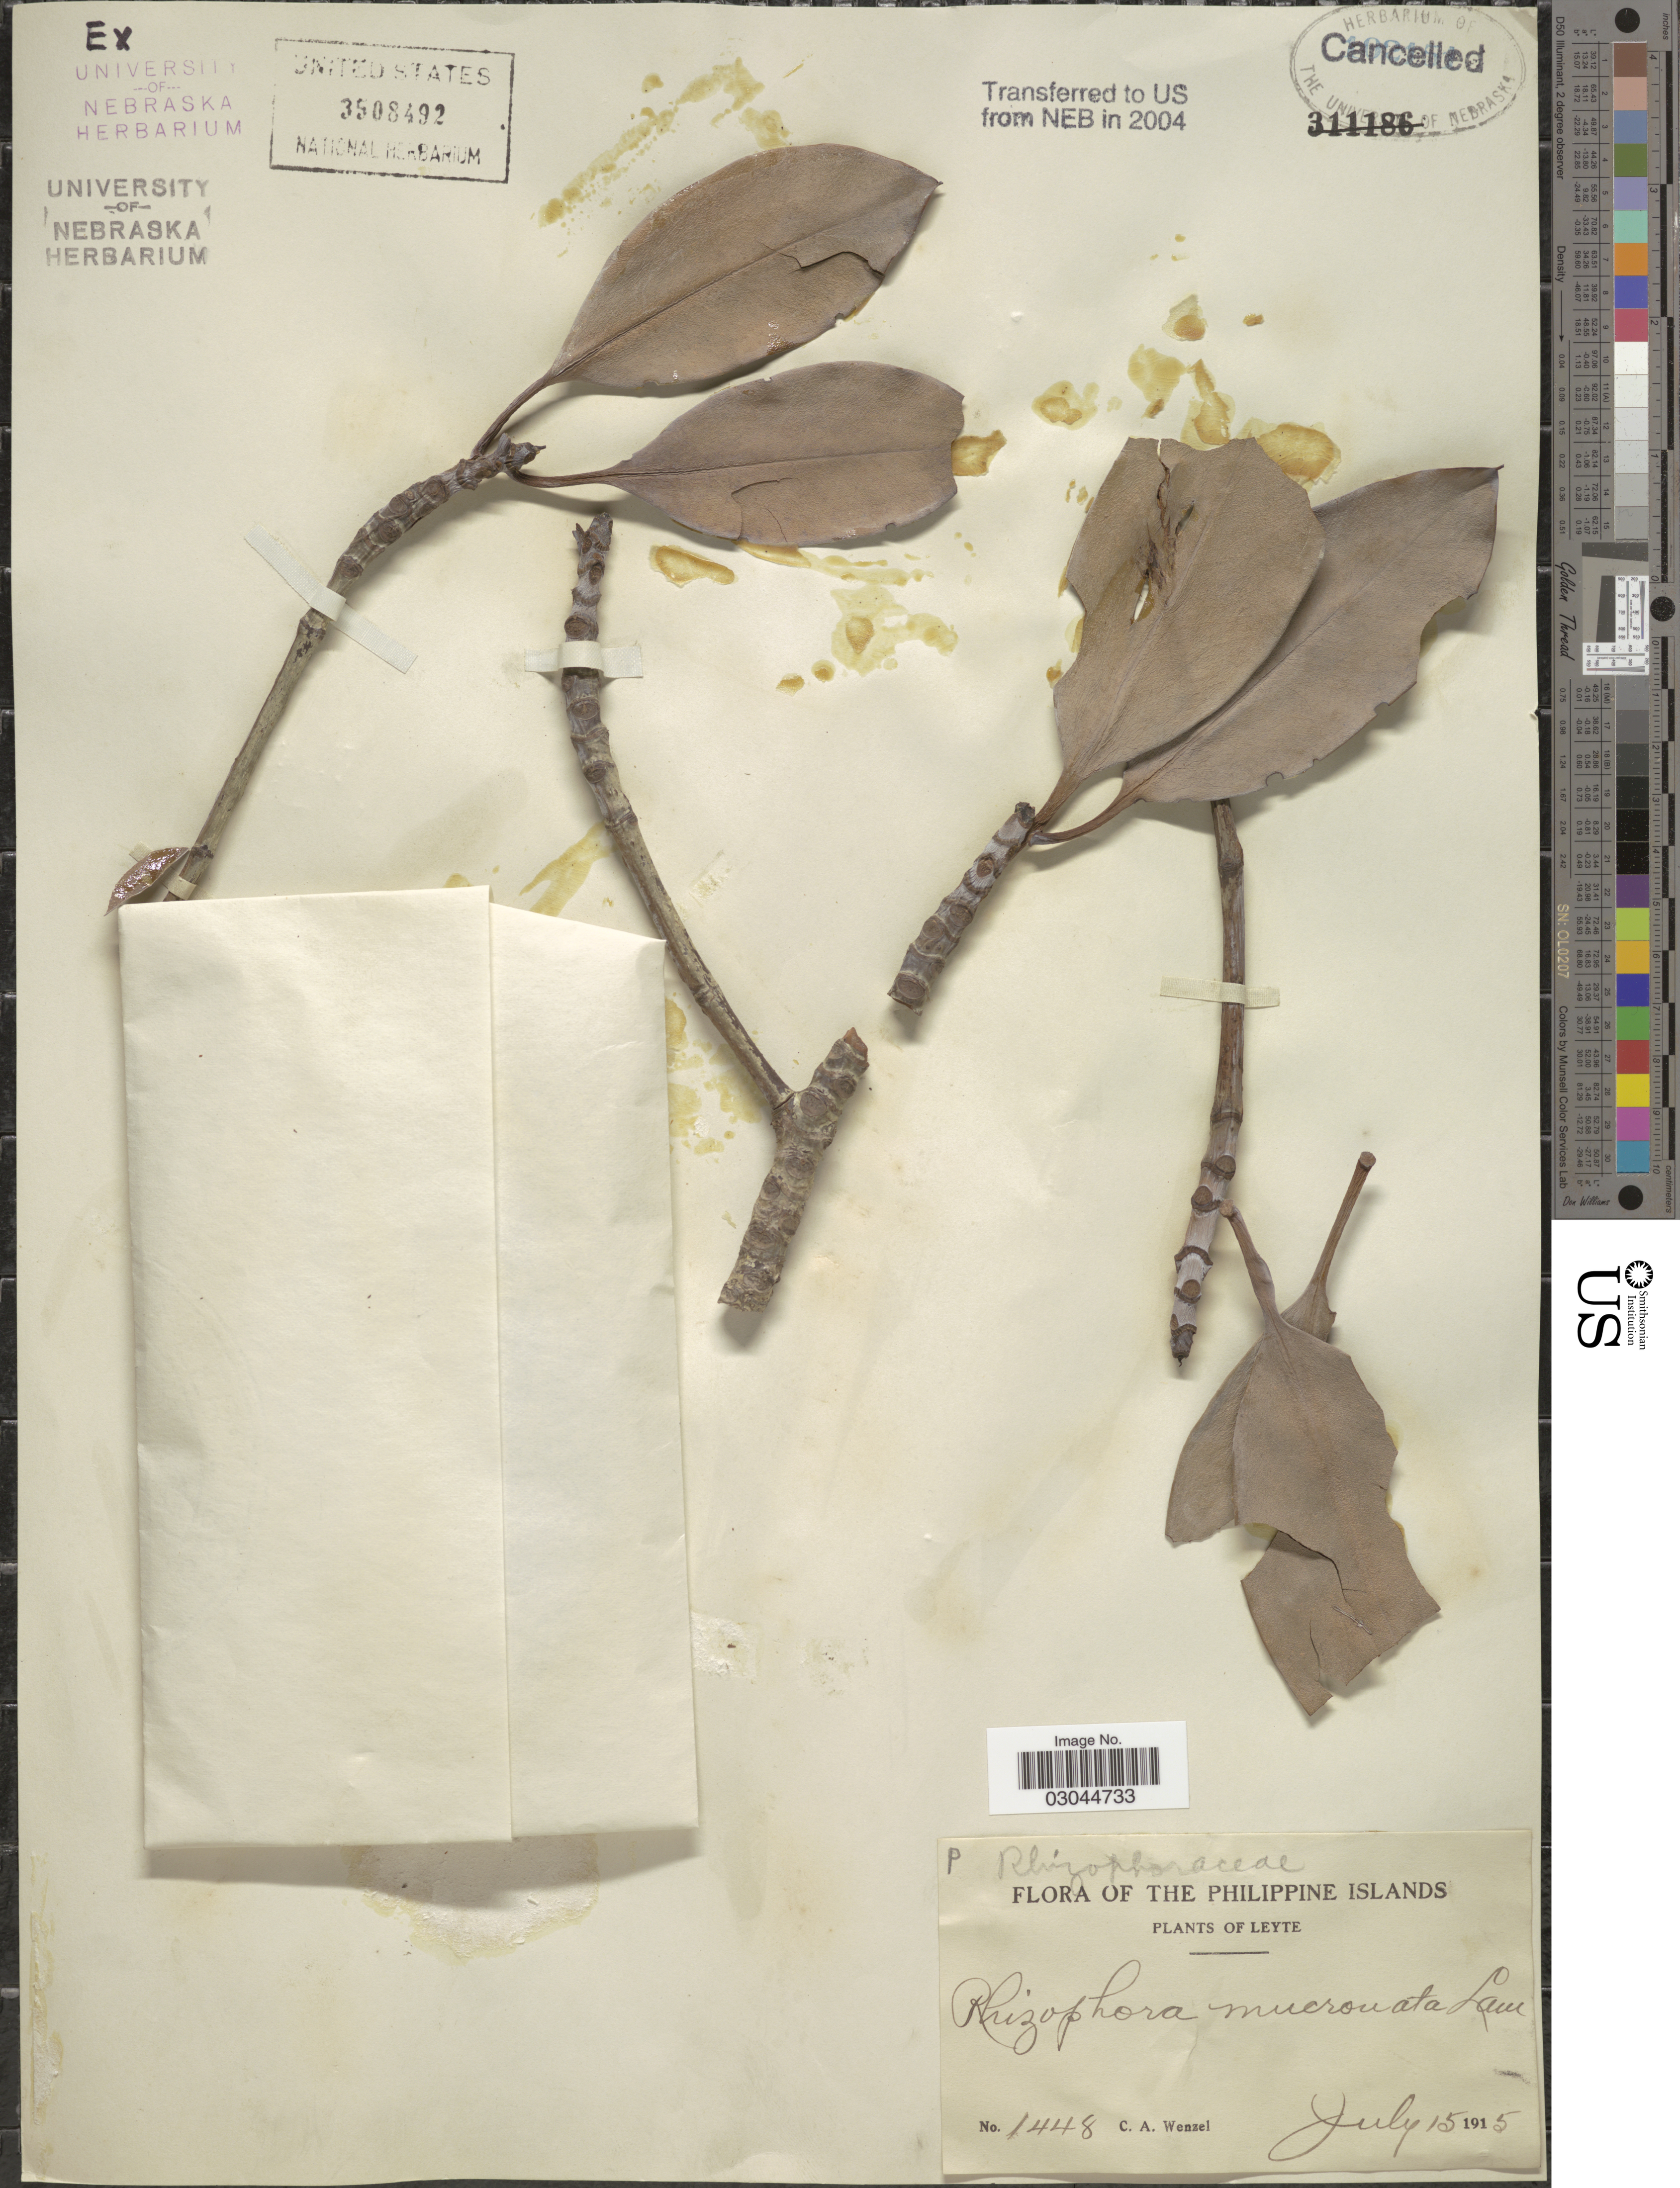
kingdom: Plantae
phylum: Tracheophyta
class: Magnoliopsida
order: Malpighiales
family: Rhizophoraceae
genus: Rhizophora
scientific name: Rhizophora mucronata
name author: Lam.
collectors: C. Wenzel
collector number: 1448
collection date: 1915-07-15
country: Philippines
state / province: Eastern Visayas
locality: The Philippine Islands. Leyte.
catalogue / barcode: US 3508492